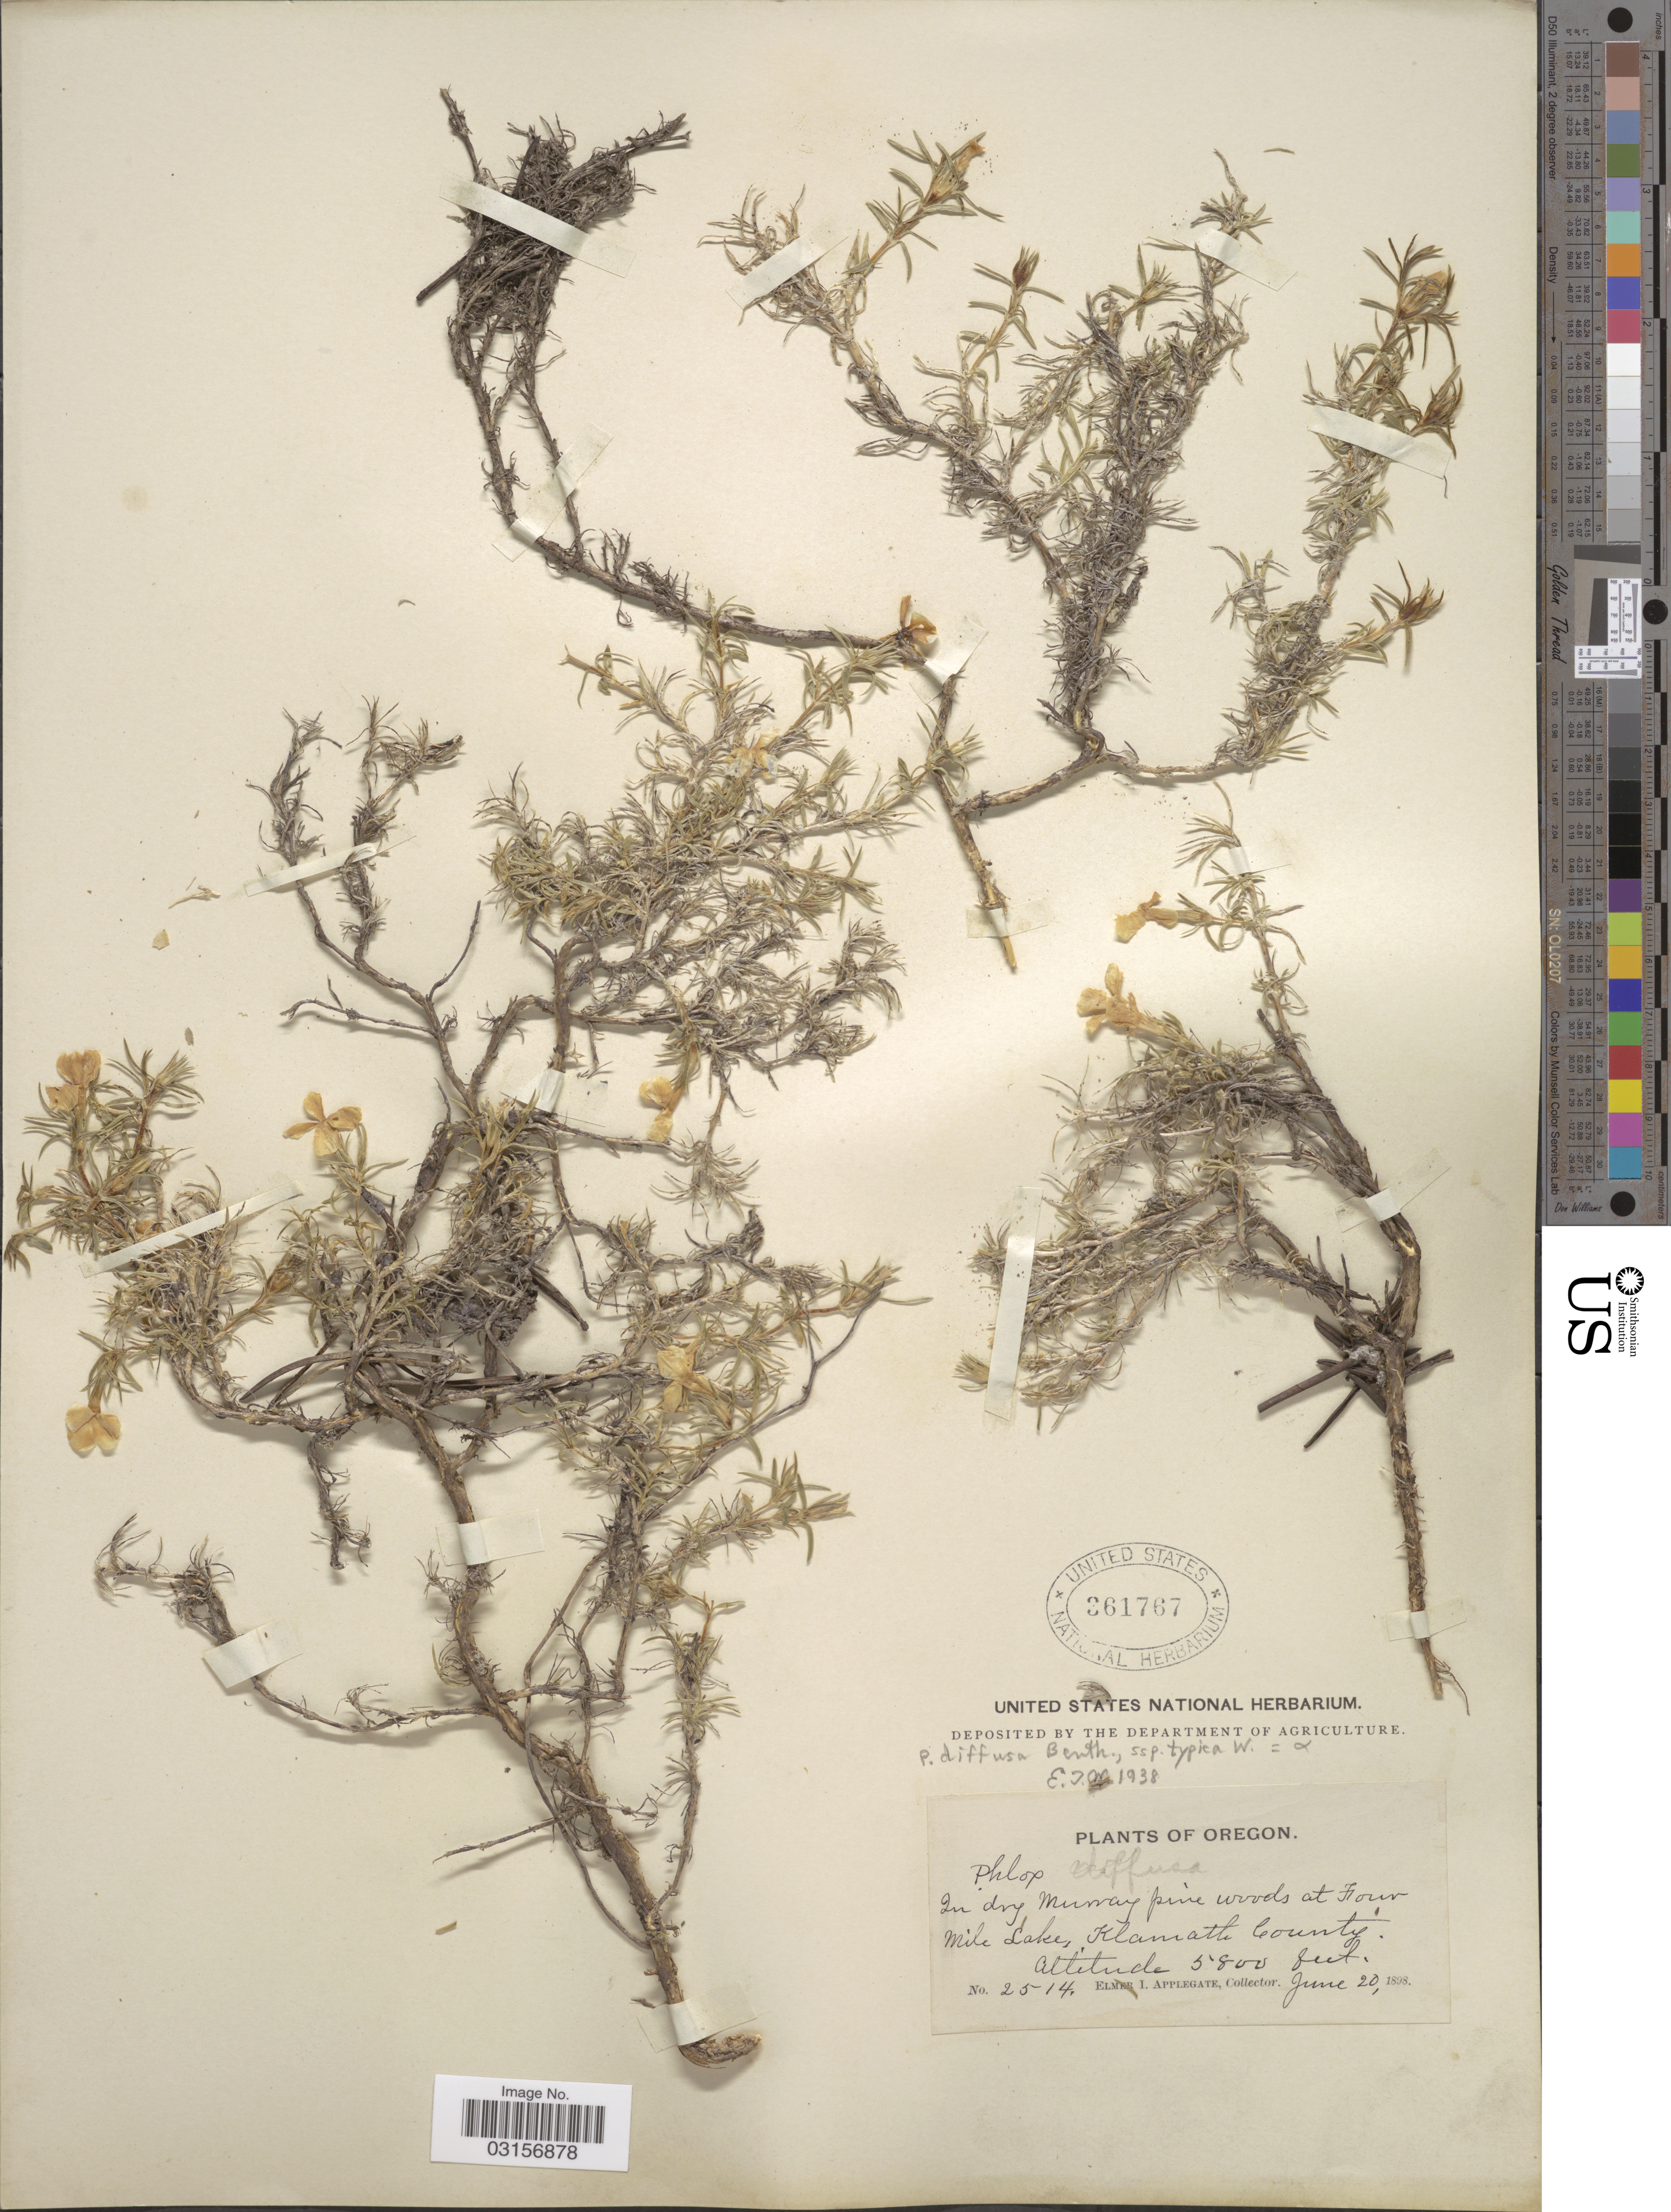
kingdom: Plantae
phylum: Tracheophyta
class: Magnoliopsida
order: Ericales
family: Polemoniaceae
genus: Phlox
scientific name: Phlox diffusa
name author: Benth.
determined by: Mayfield, M. H.; Ferguson, C. J.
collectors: E. I. Applegate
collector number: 2514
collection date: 1898-06-20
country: United States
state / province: Oregon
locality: Four Mile Lake, Klamath County.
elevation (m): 1768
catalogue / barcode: US 361767